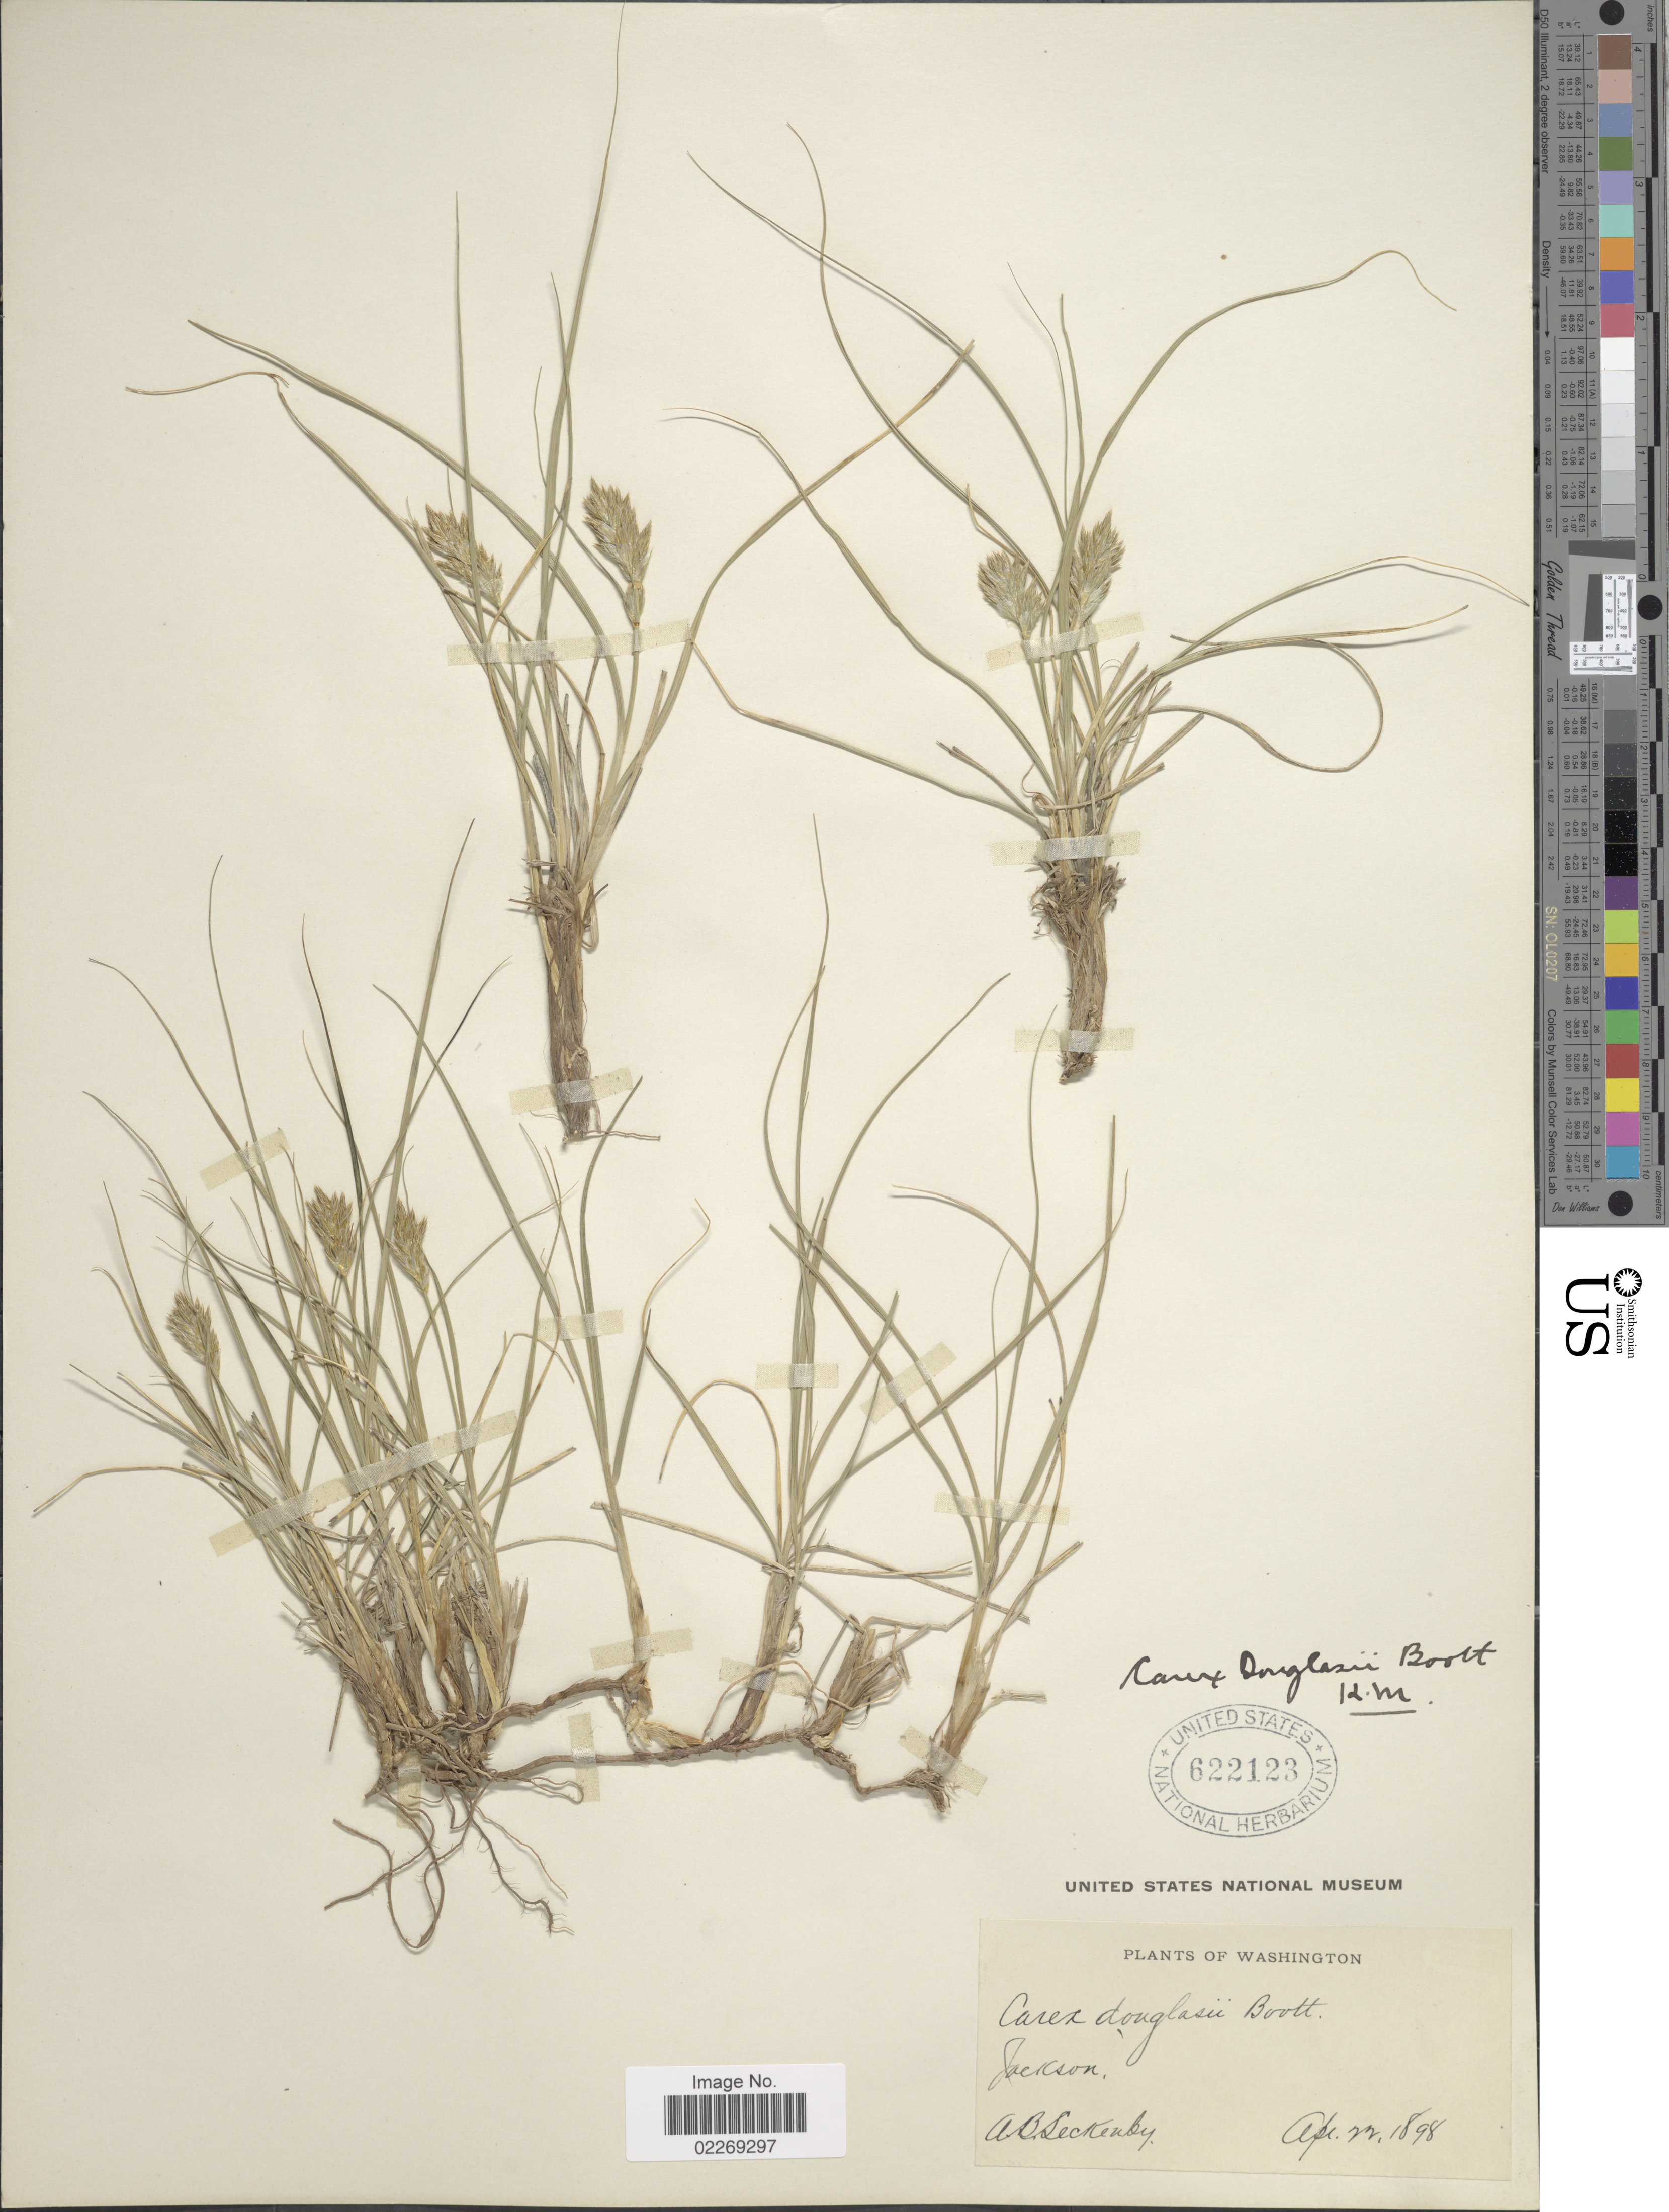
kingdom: Plantae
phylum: Tracheophyta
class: Liliopsida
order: Poales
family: Cyperaceae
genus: Carex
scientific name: Carex douglasii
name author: Boott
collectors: A. Leckenby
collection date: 1898-04-22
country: United States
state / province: Washington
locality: Jackson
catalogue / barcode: US 622123